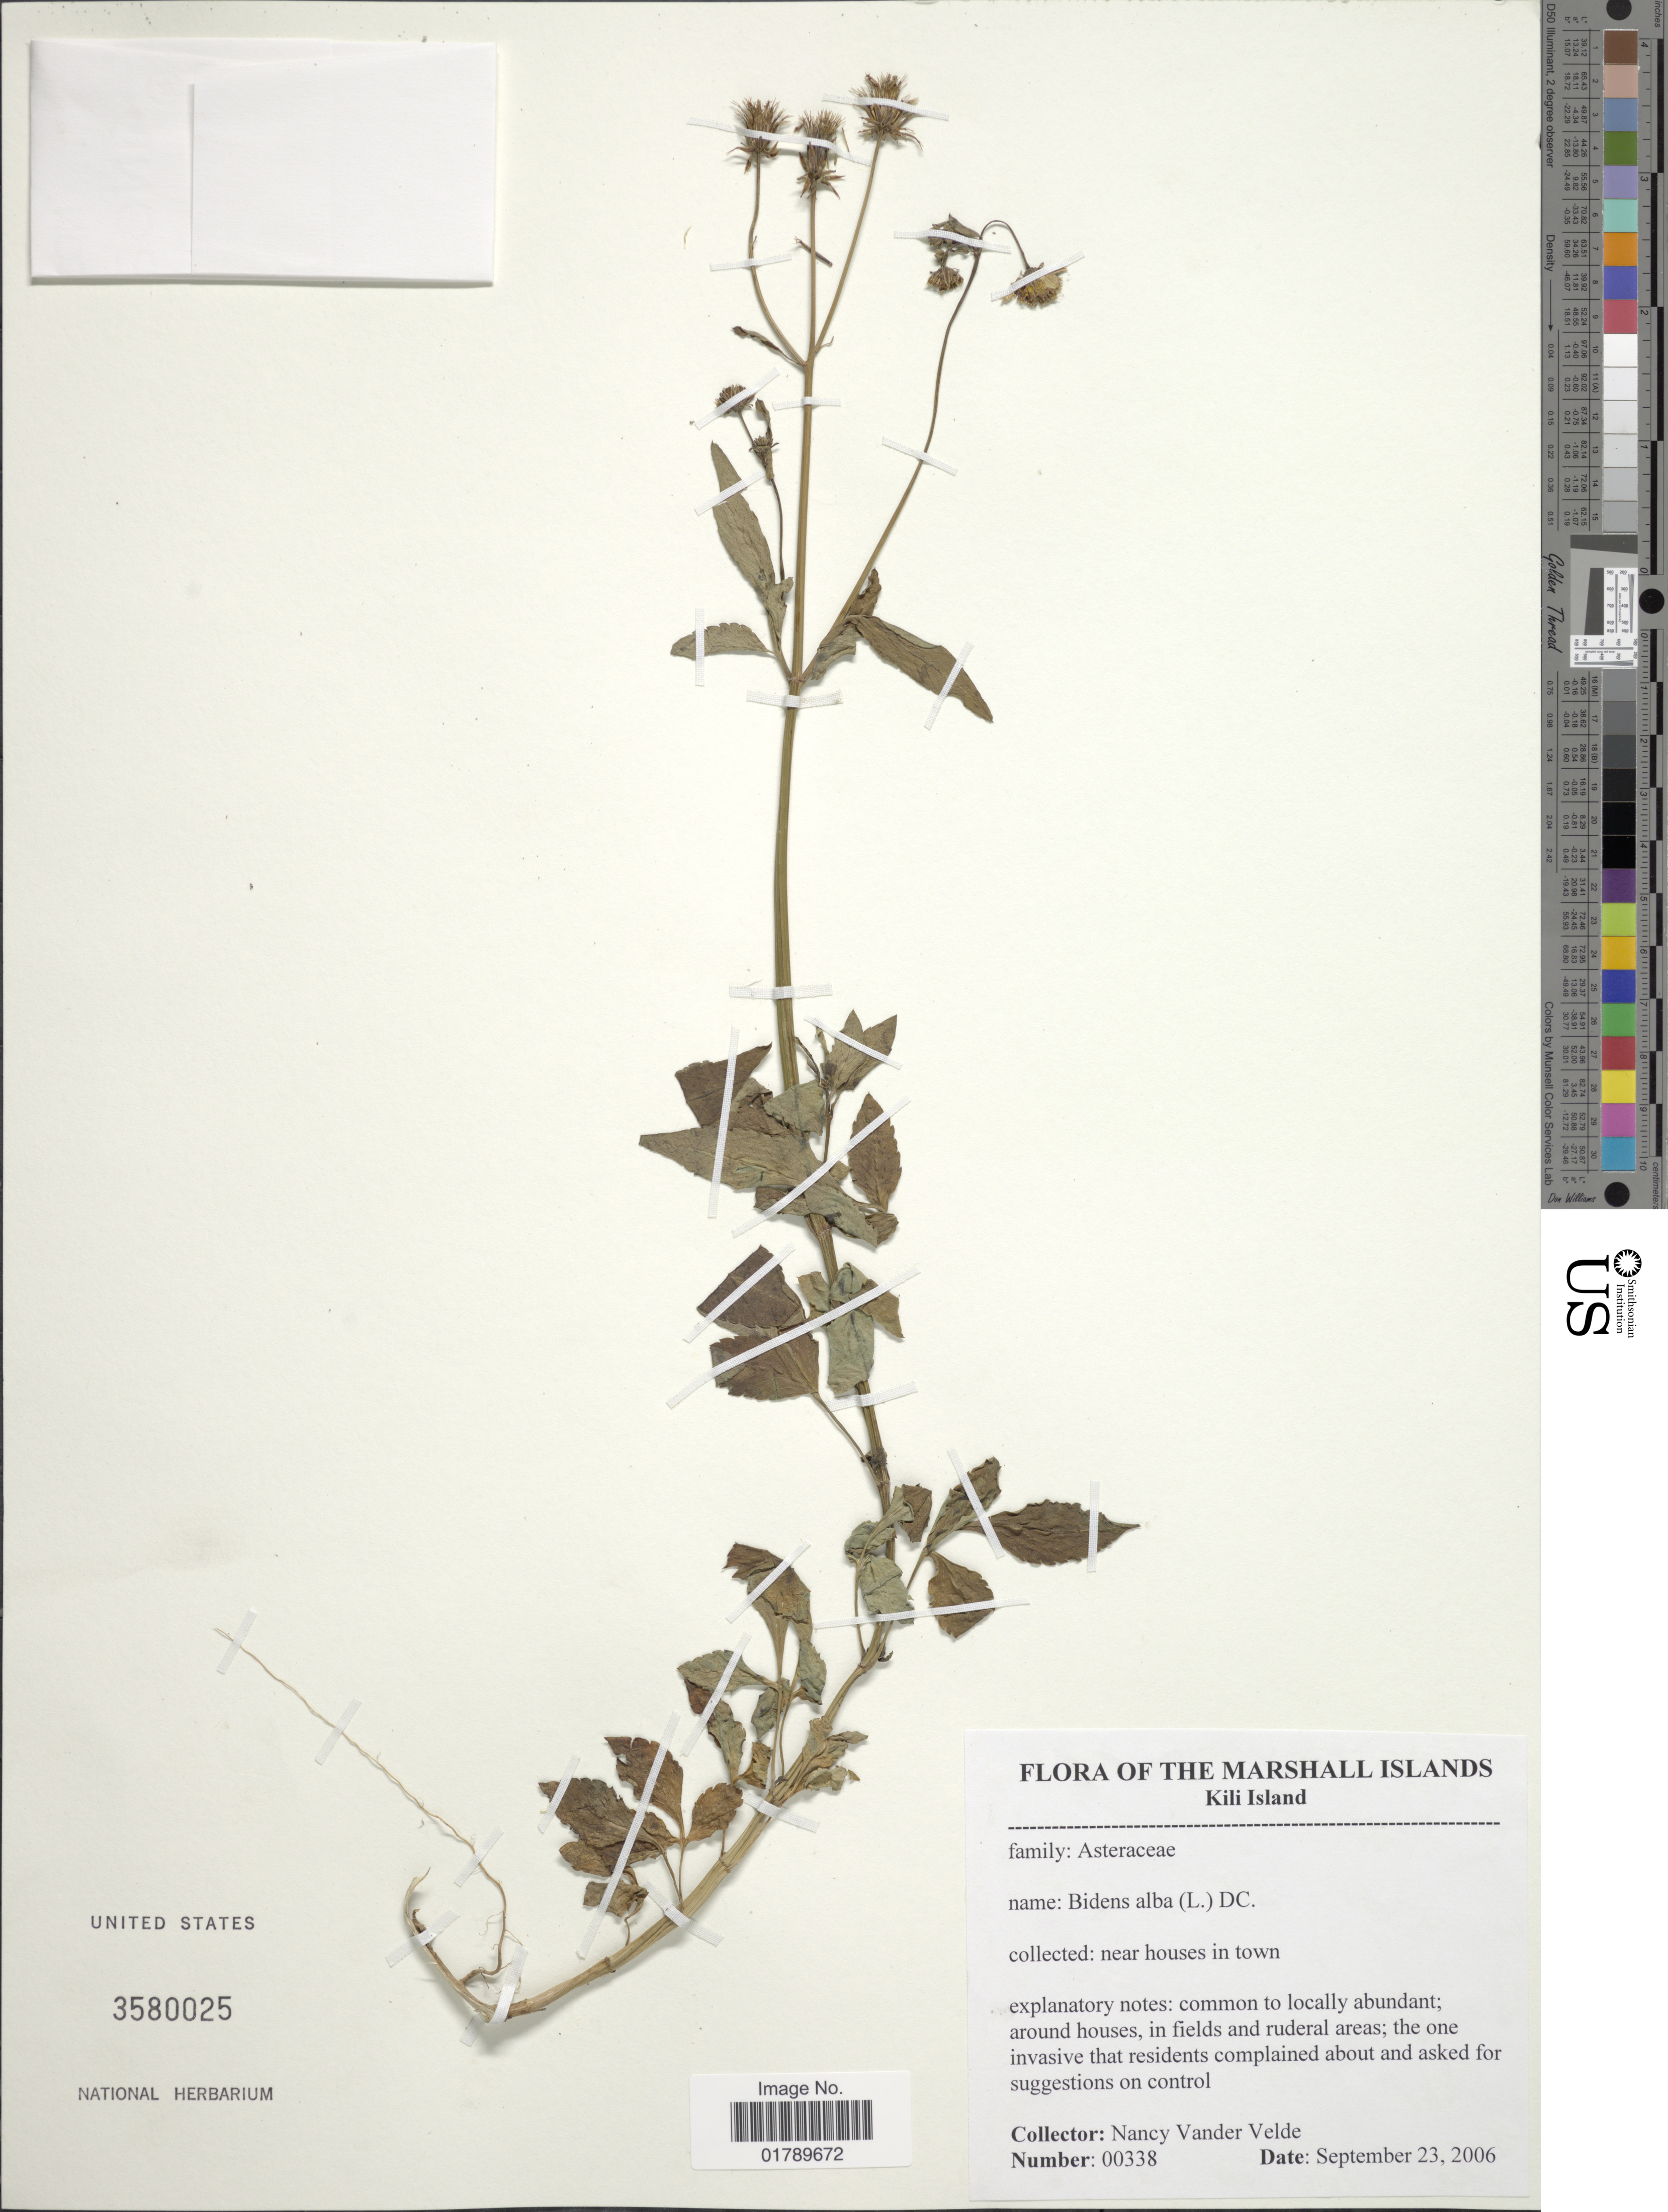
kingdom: Plantae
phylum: Tracheophyta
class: Magnoliopsida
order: Asterales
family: Asteraceae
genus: Bidens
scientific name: Bidens alba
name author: (L.) DC.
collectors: N. Vander Velde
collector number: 00338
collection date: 2006-09-23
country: Marshall Islands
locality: Kili Island.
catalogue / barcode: US 3580025